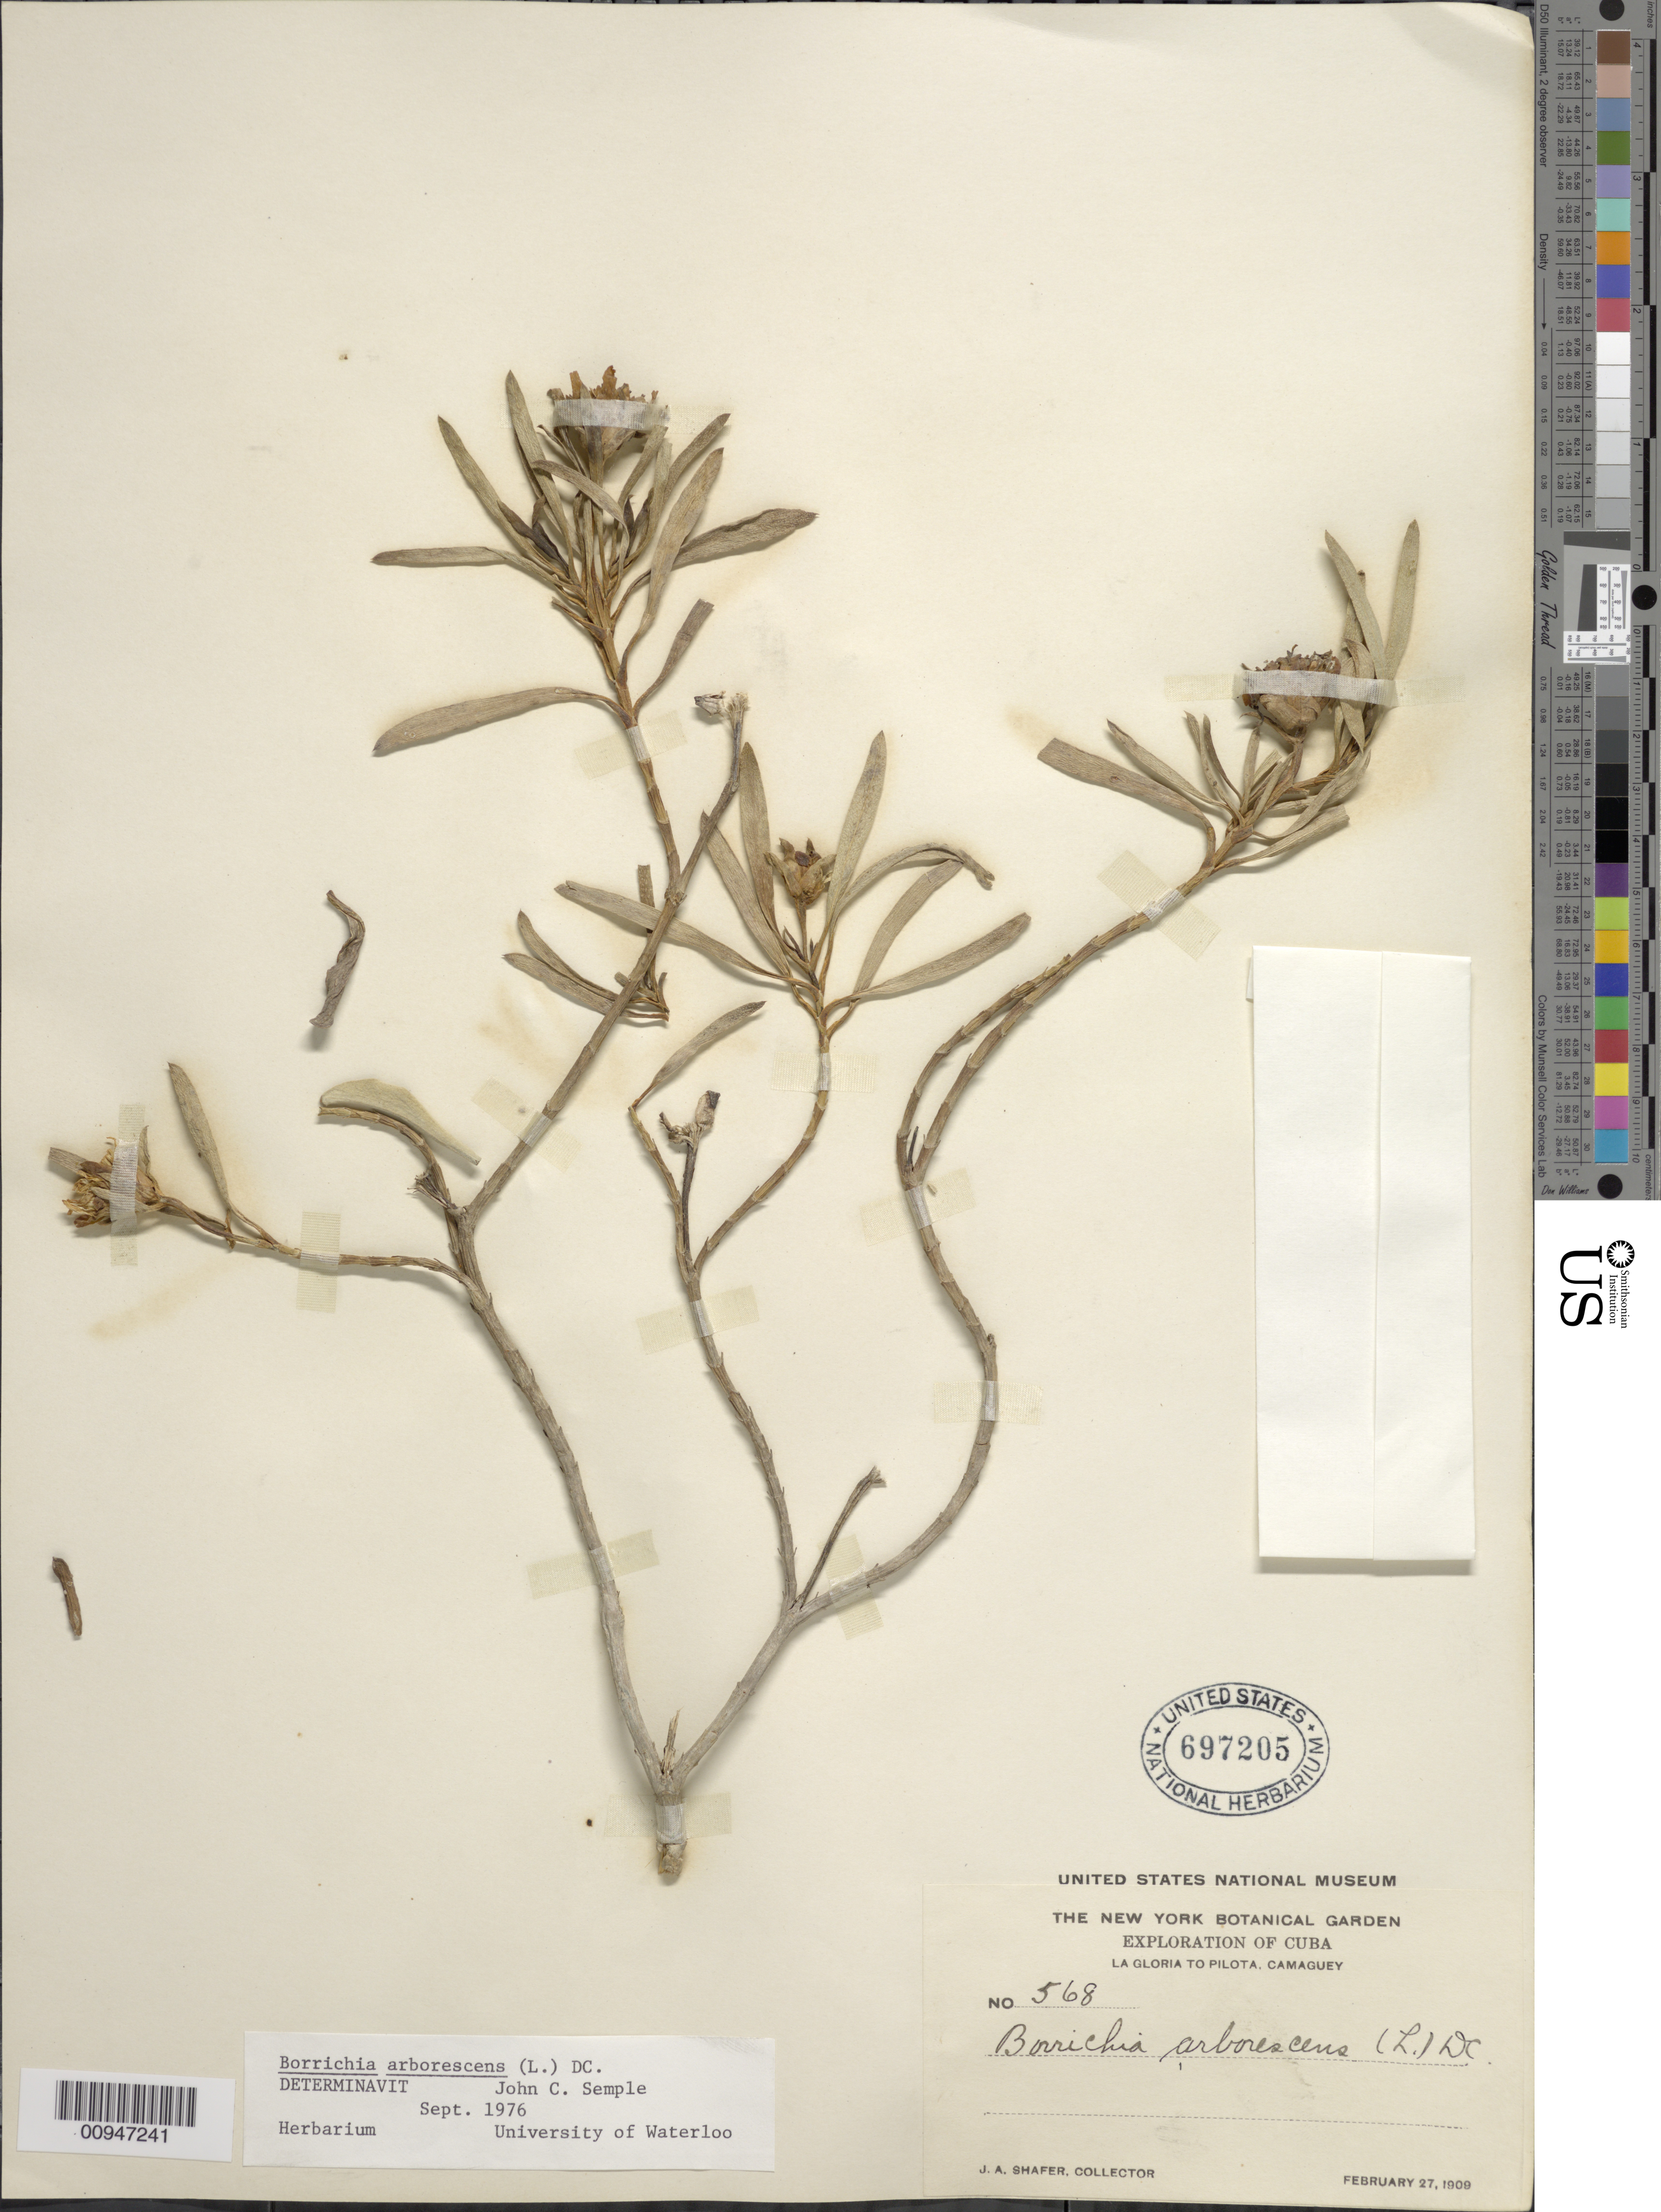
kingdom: Plantae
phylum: Tracheophyta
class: Magnoliopsida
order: Asterales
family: Asteraceae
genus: Borrichia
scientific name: Borrichia arborescens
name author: (L.) DC.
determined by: Semple, J. C.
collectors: J. A. Shafer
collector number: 568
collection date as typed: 27 Feb 1909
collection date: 1909-02-27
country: Cuba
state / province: Camagüey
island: Cuba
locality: La Gloria to Pilota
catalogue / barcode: US 697205